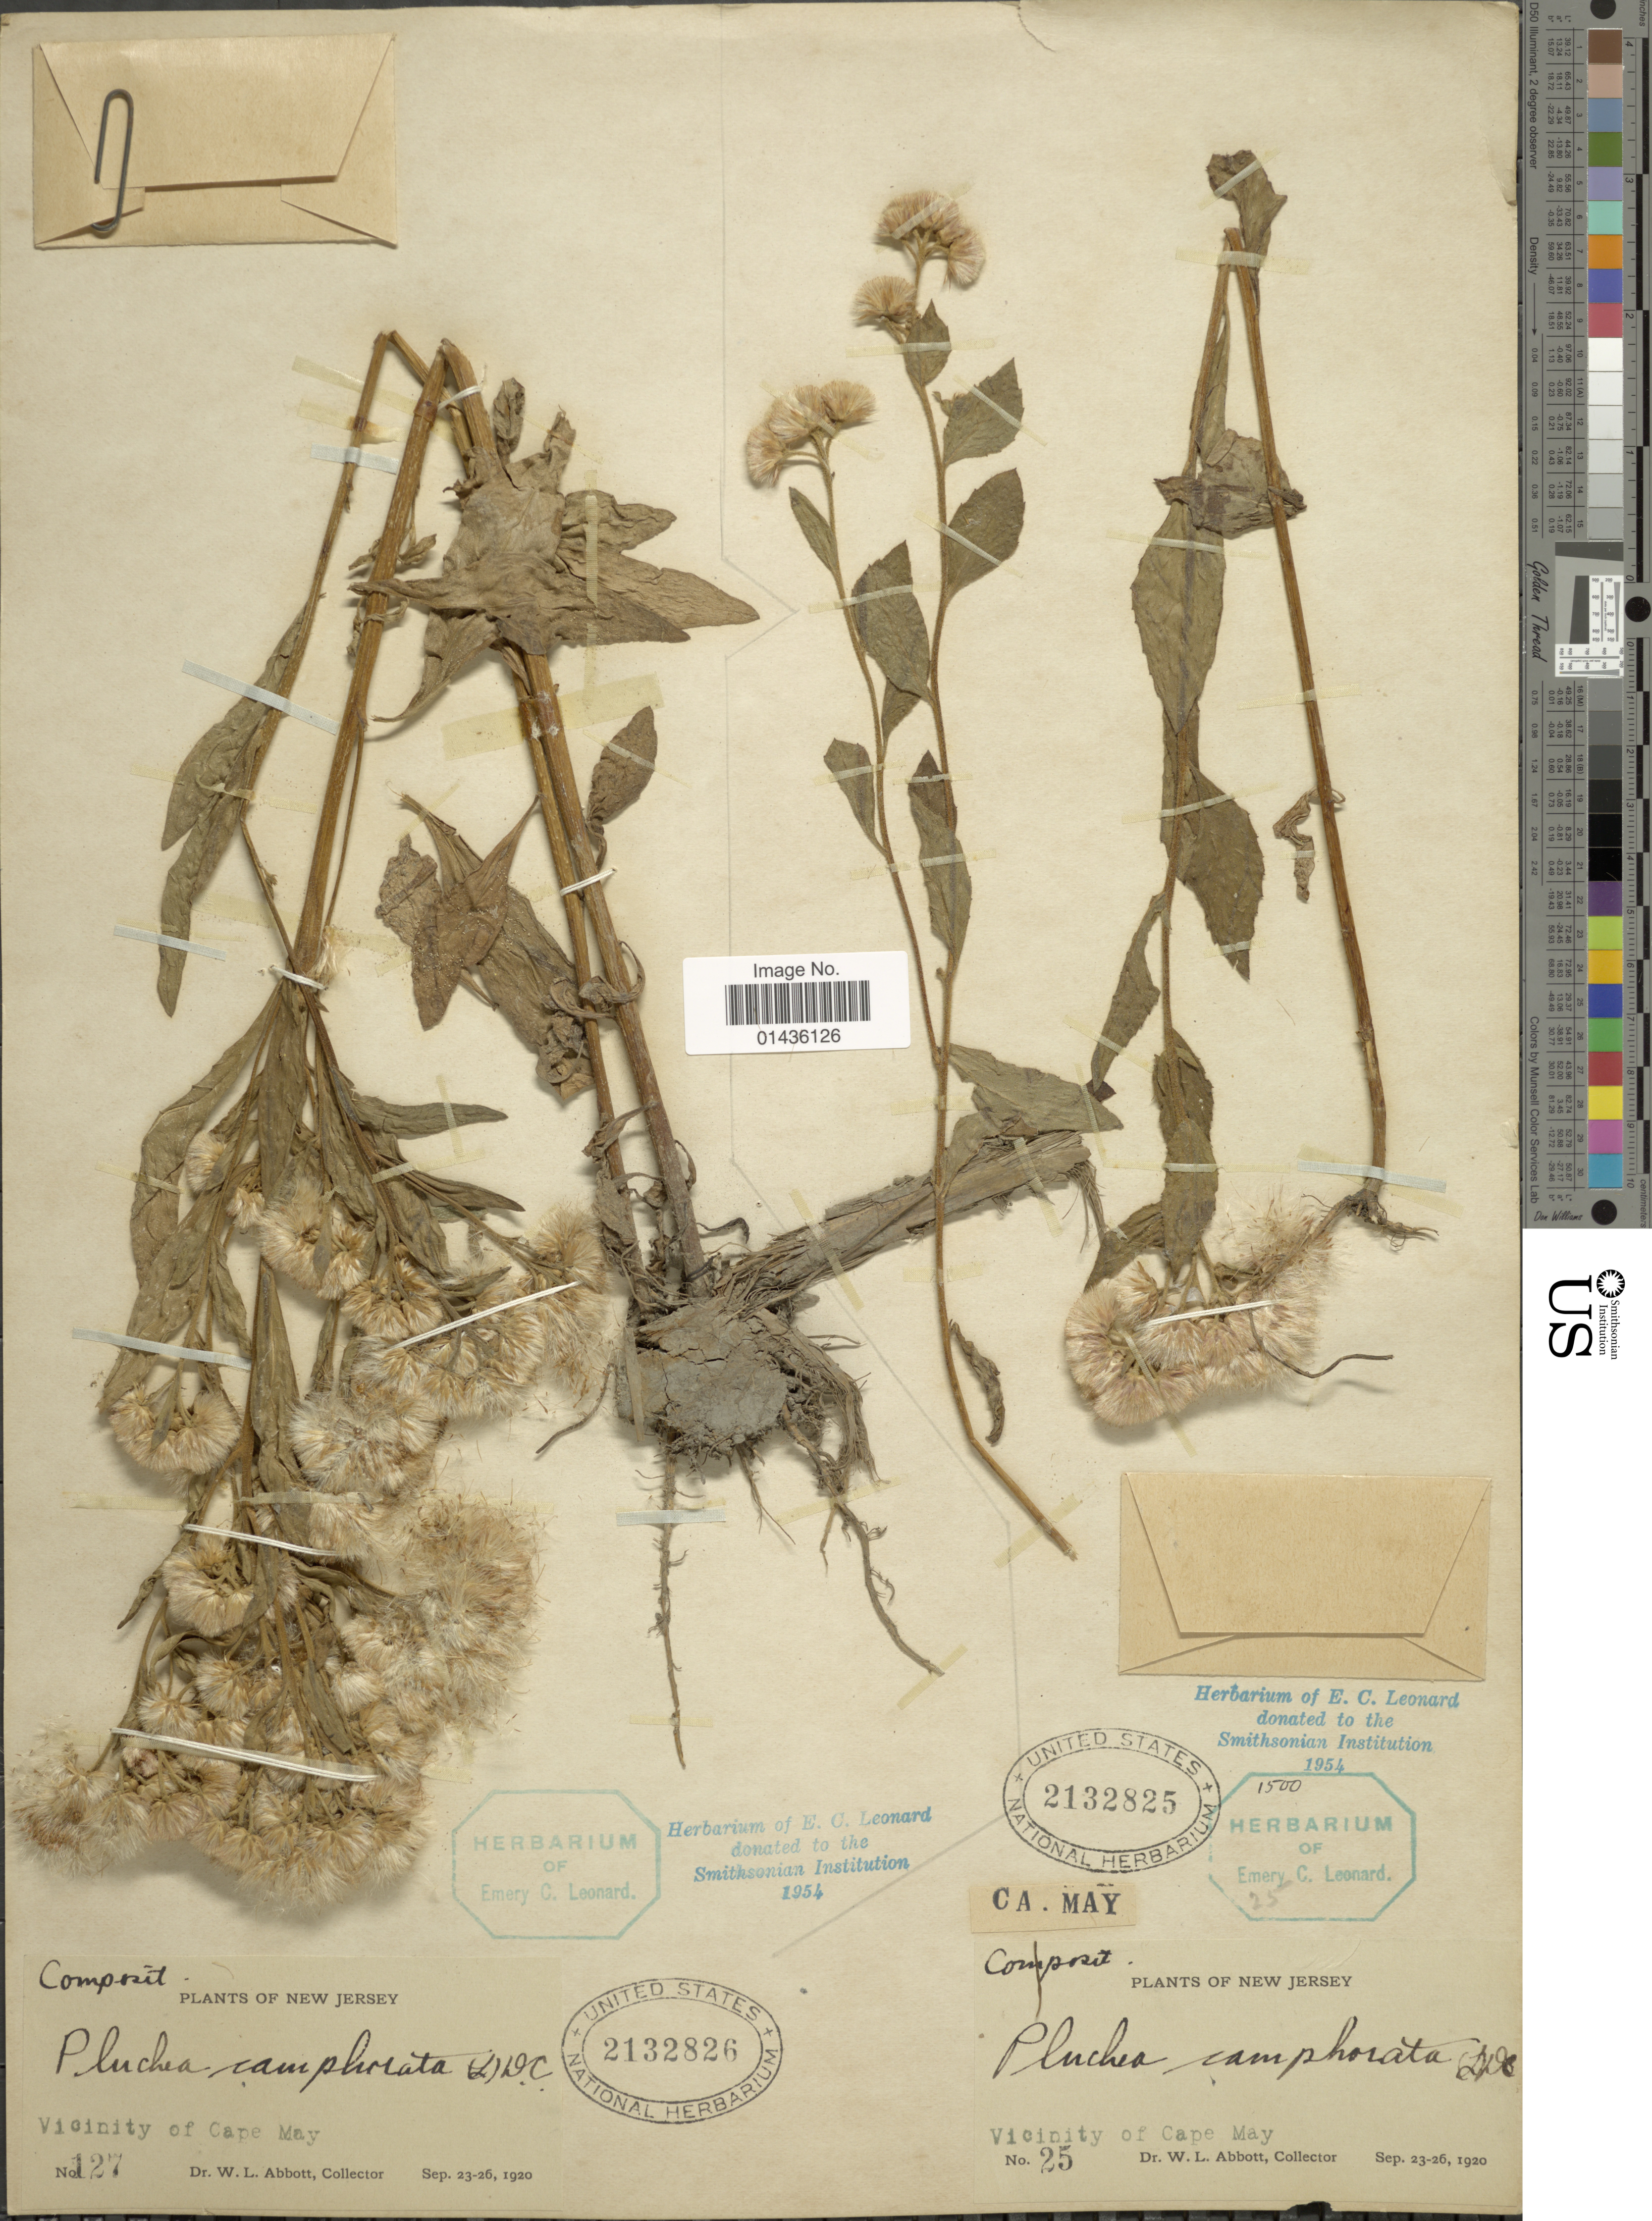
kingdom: Plantae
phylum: Tracheophyta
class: Magnoliopsida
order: Asterales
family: Asteraceae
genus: Pluchea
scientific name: Pluchea foetida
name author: (L.) DC.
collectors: W. L. Abbott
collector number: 25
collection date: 1920-09-23/1920-09-26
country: United States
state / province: New Jersey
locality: Vicinity of Cape May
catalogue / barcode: US 2132825-2